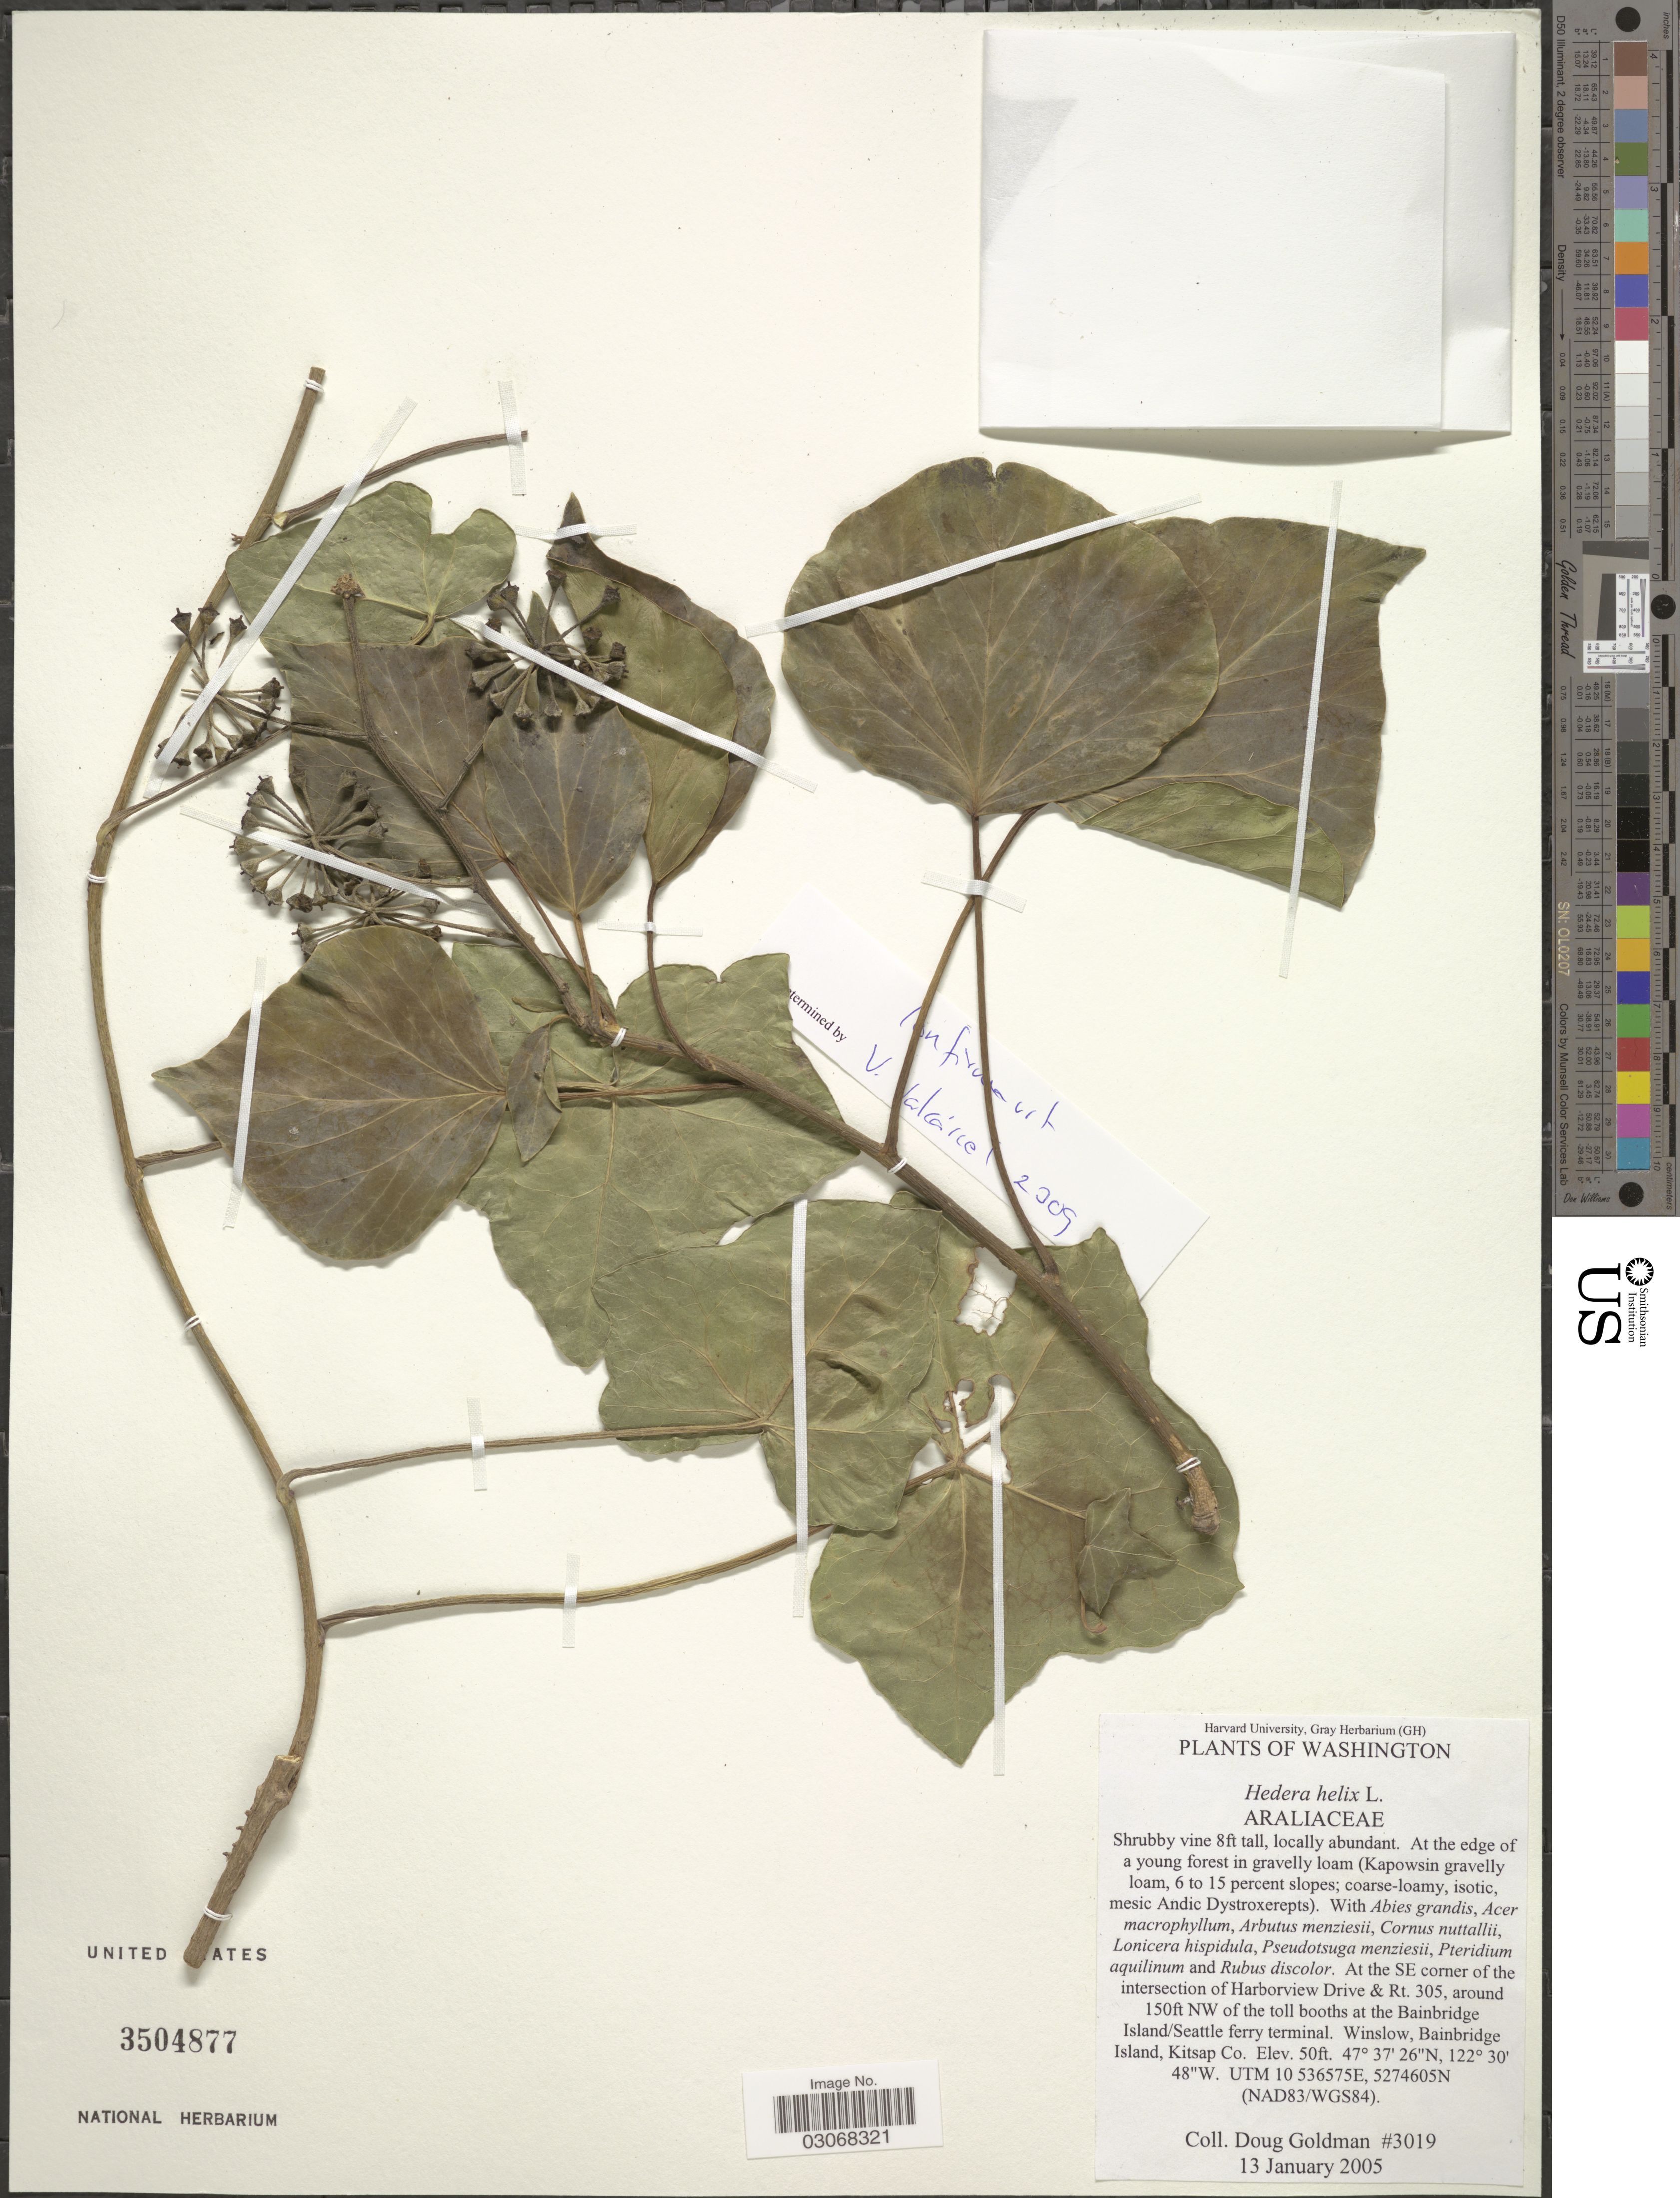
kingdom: Plantae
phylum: Tracheophyta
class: Magnoliopsida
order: Apiales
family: Araliaceae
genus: Hedera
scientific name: Hedera helix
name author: L.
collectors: D. Goldman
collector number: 3019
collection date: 2005-01-13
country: United States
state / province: Washington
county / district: Kitsap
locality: At the SE corner of the intersection of Harborview Drive & Rt. 305, around 150 ft NW of the toll booths at the Bainbridge Island/Seattle ferry terminal. Winslow, Bainbridge Island, Kitsap Co. UTM 10 536575E, 5274605N (NAD83/WGS84).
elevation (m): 46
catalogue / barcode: US 3504877